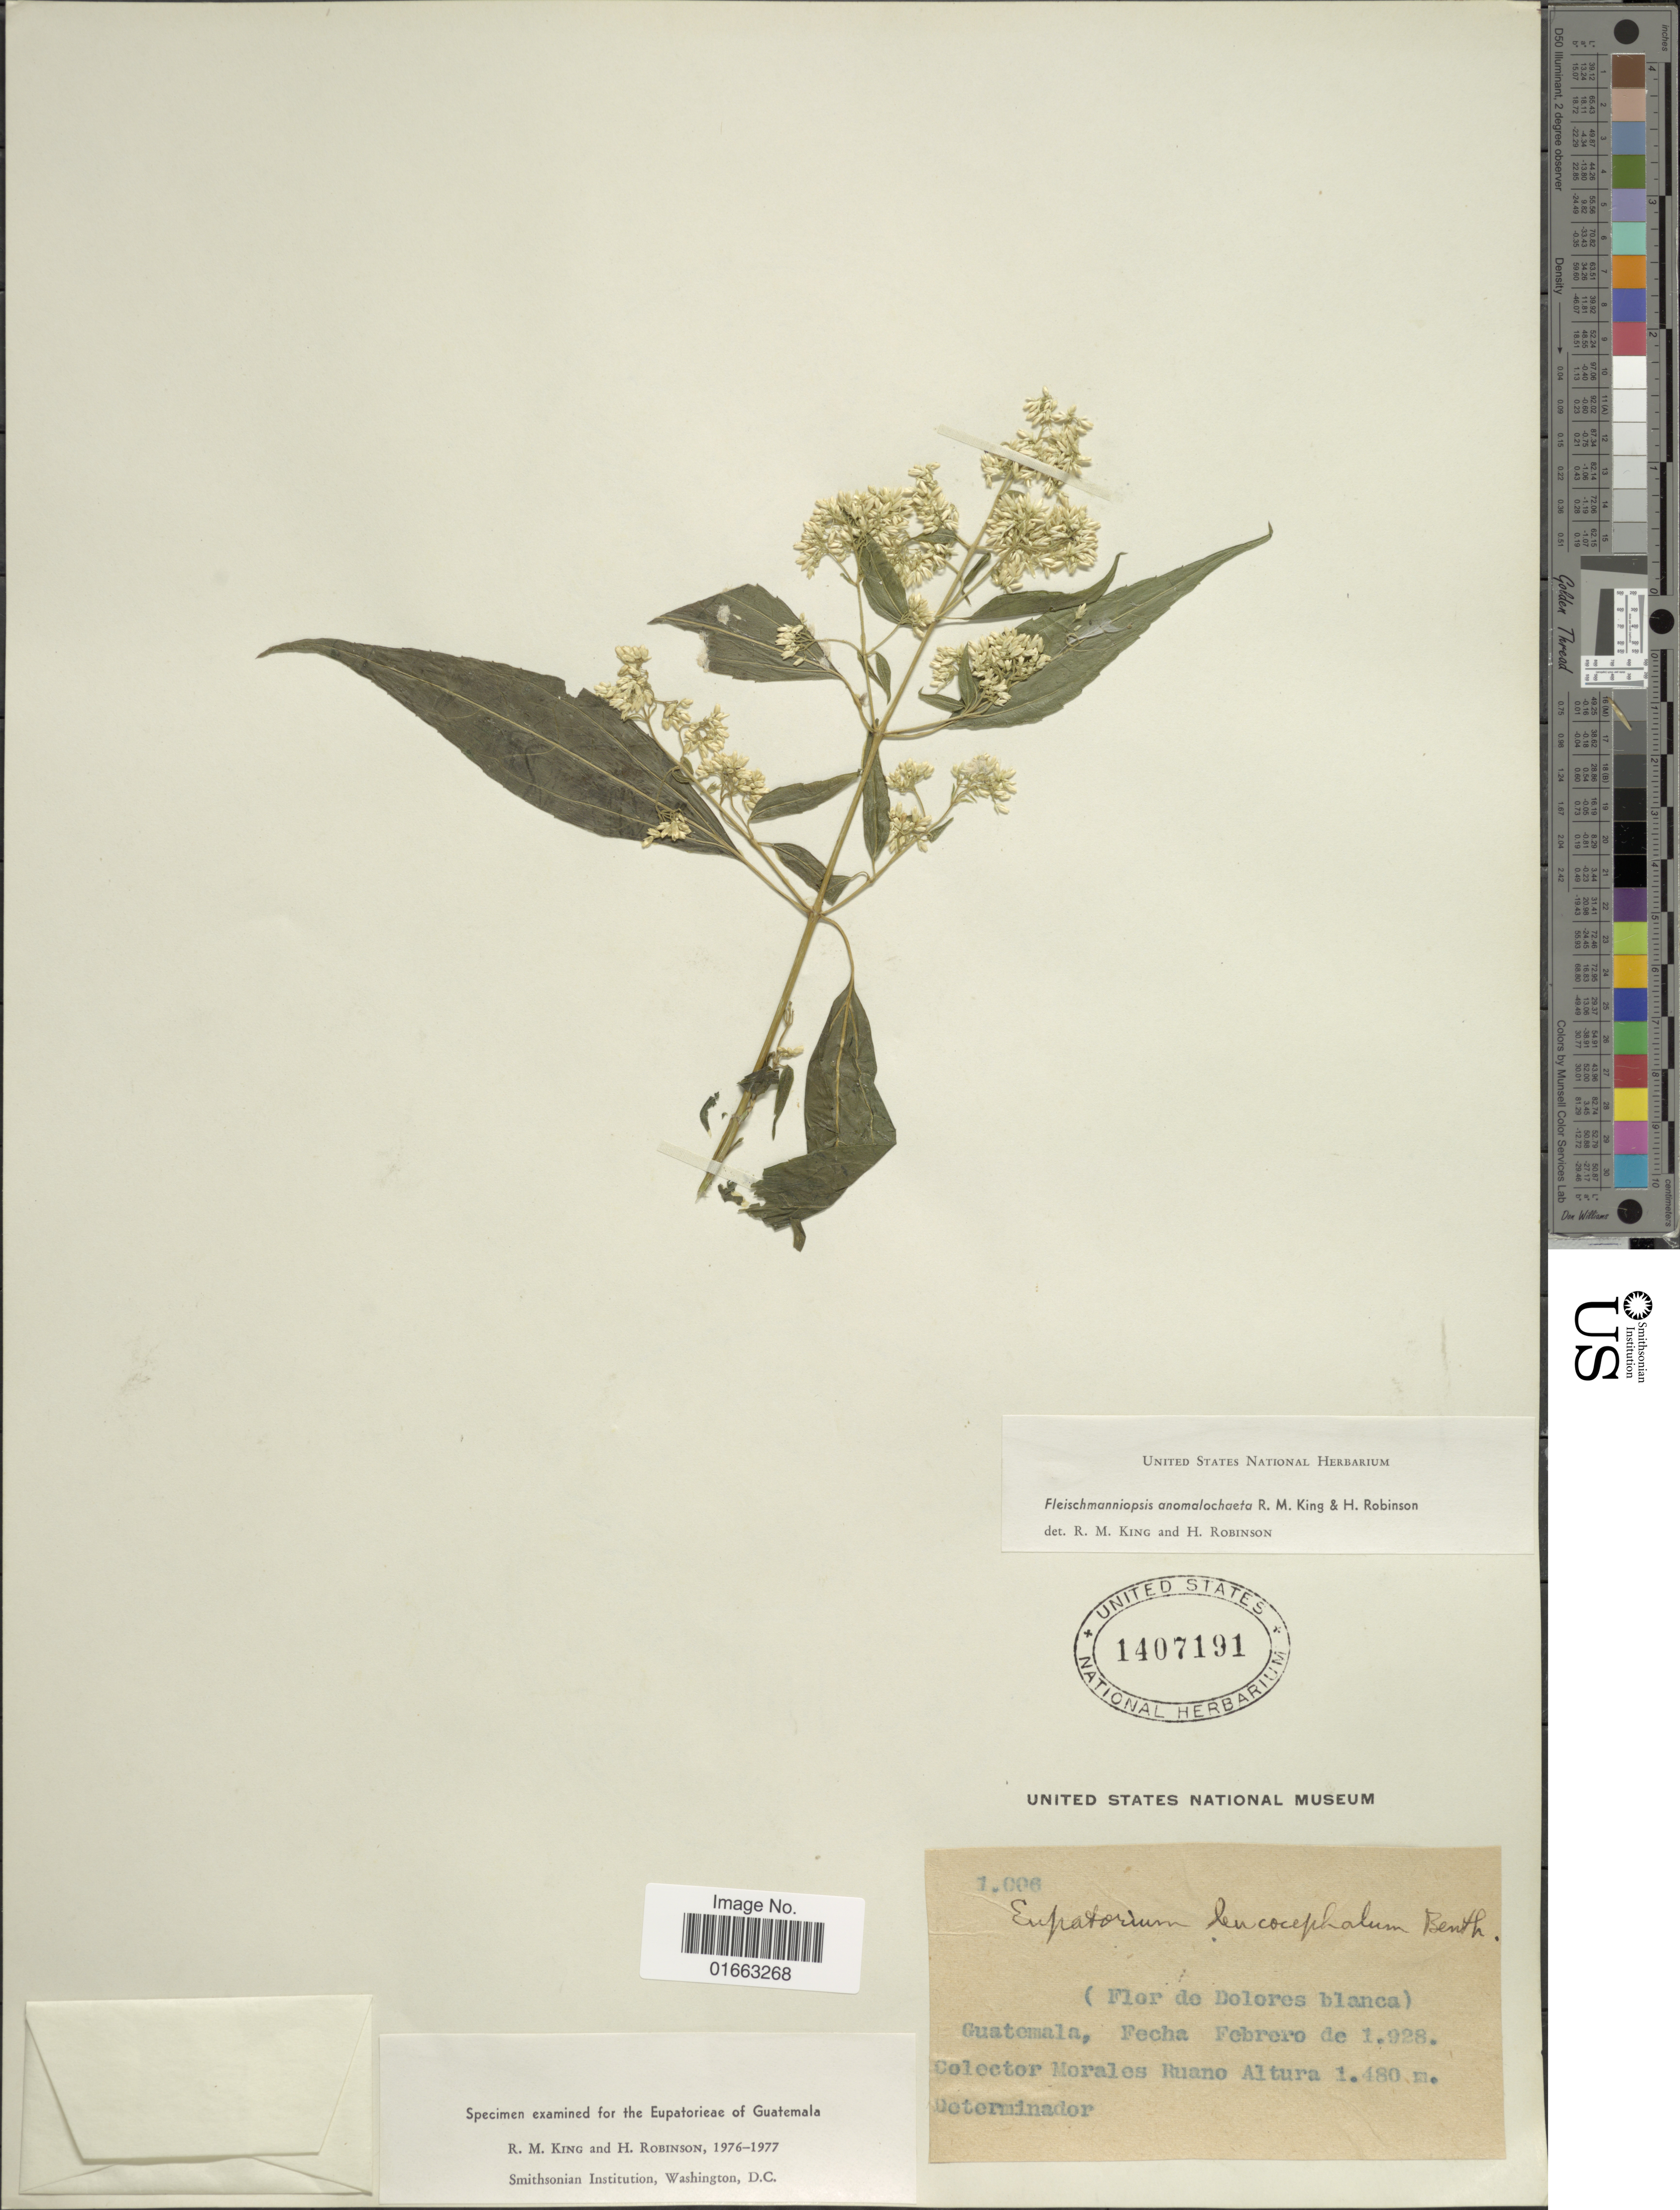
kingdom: Plantae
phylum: Tracheophyta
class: Magnoliopsida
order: Asterales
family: Asteraceae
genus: Fleischmanniopsis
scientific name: Fleischmanniopsis anomalochaeta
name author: R.M. King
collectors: M. Ruano & H. Robinson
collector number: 1006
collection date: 1928-02-01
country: Guatemala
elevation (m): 1480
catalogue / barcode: US 1407191